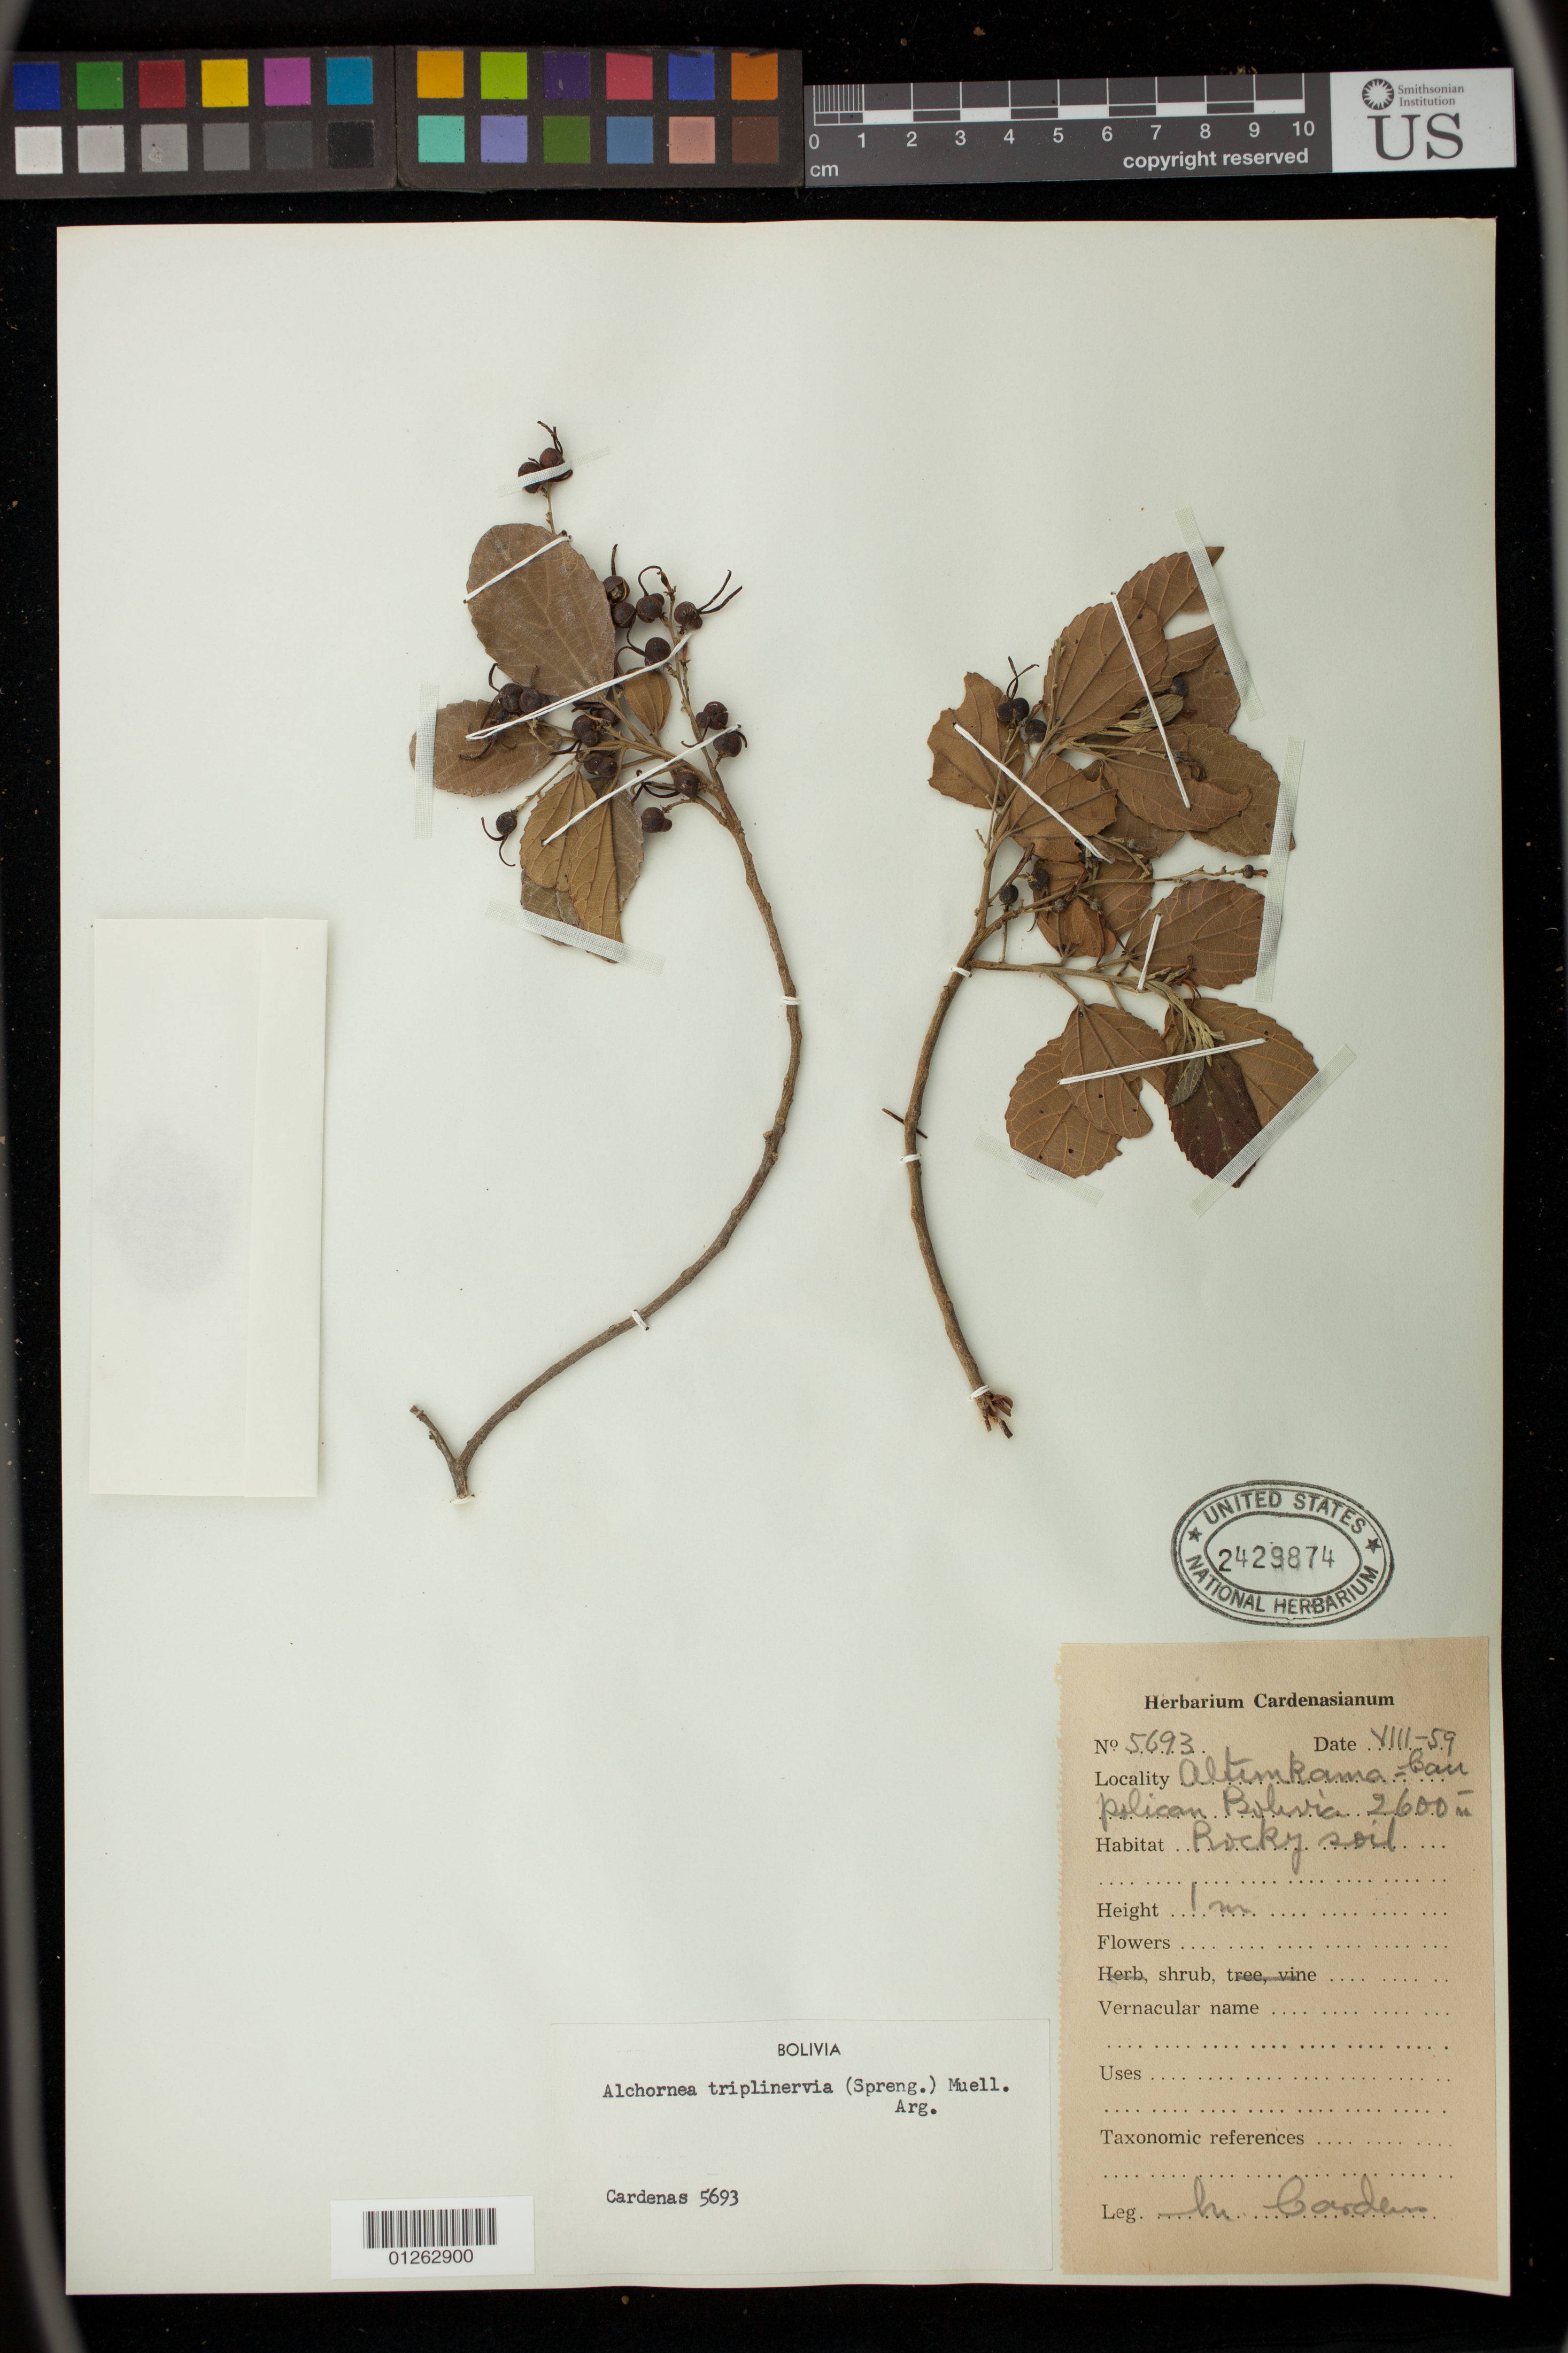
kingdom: Plantae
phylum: Tracheophyta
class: Magnoliopsida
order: Malpighiales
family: Euphorbiaceae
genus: Alchornea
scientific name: Alchornea triplinervia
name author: (Spreng.) Müll. Arg.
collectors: M. Cárdenas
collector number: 5693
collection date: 1959-08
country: Bolivia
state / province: La Paz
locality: Altimkama - Caupolican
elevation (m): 2600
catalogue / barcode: US 2429874